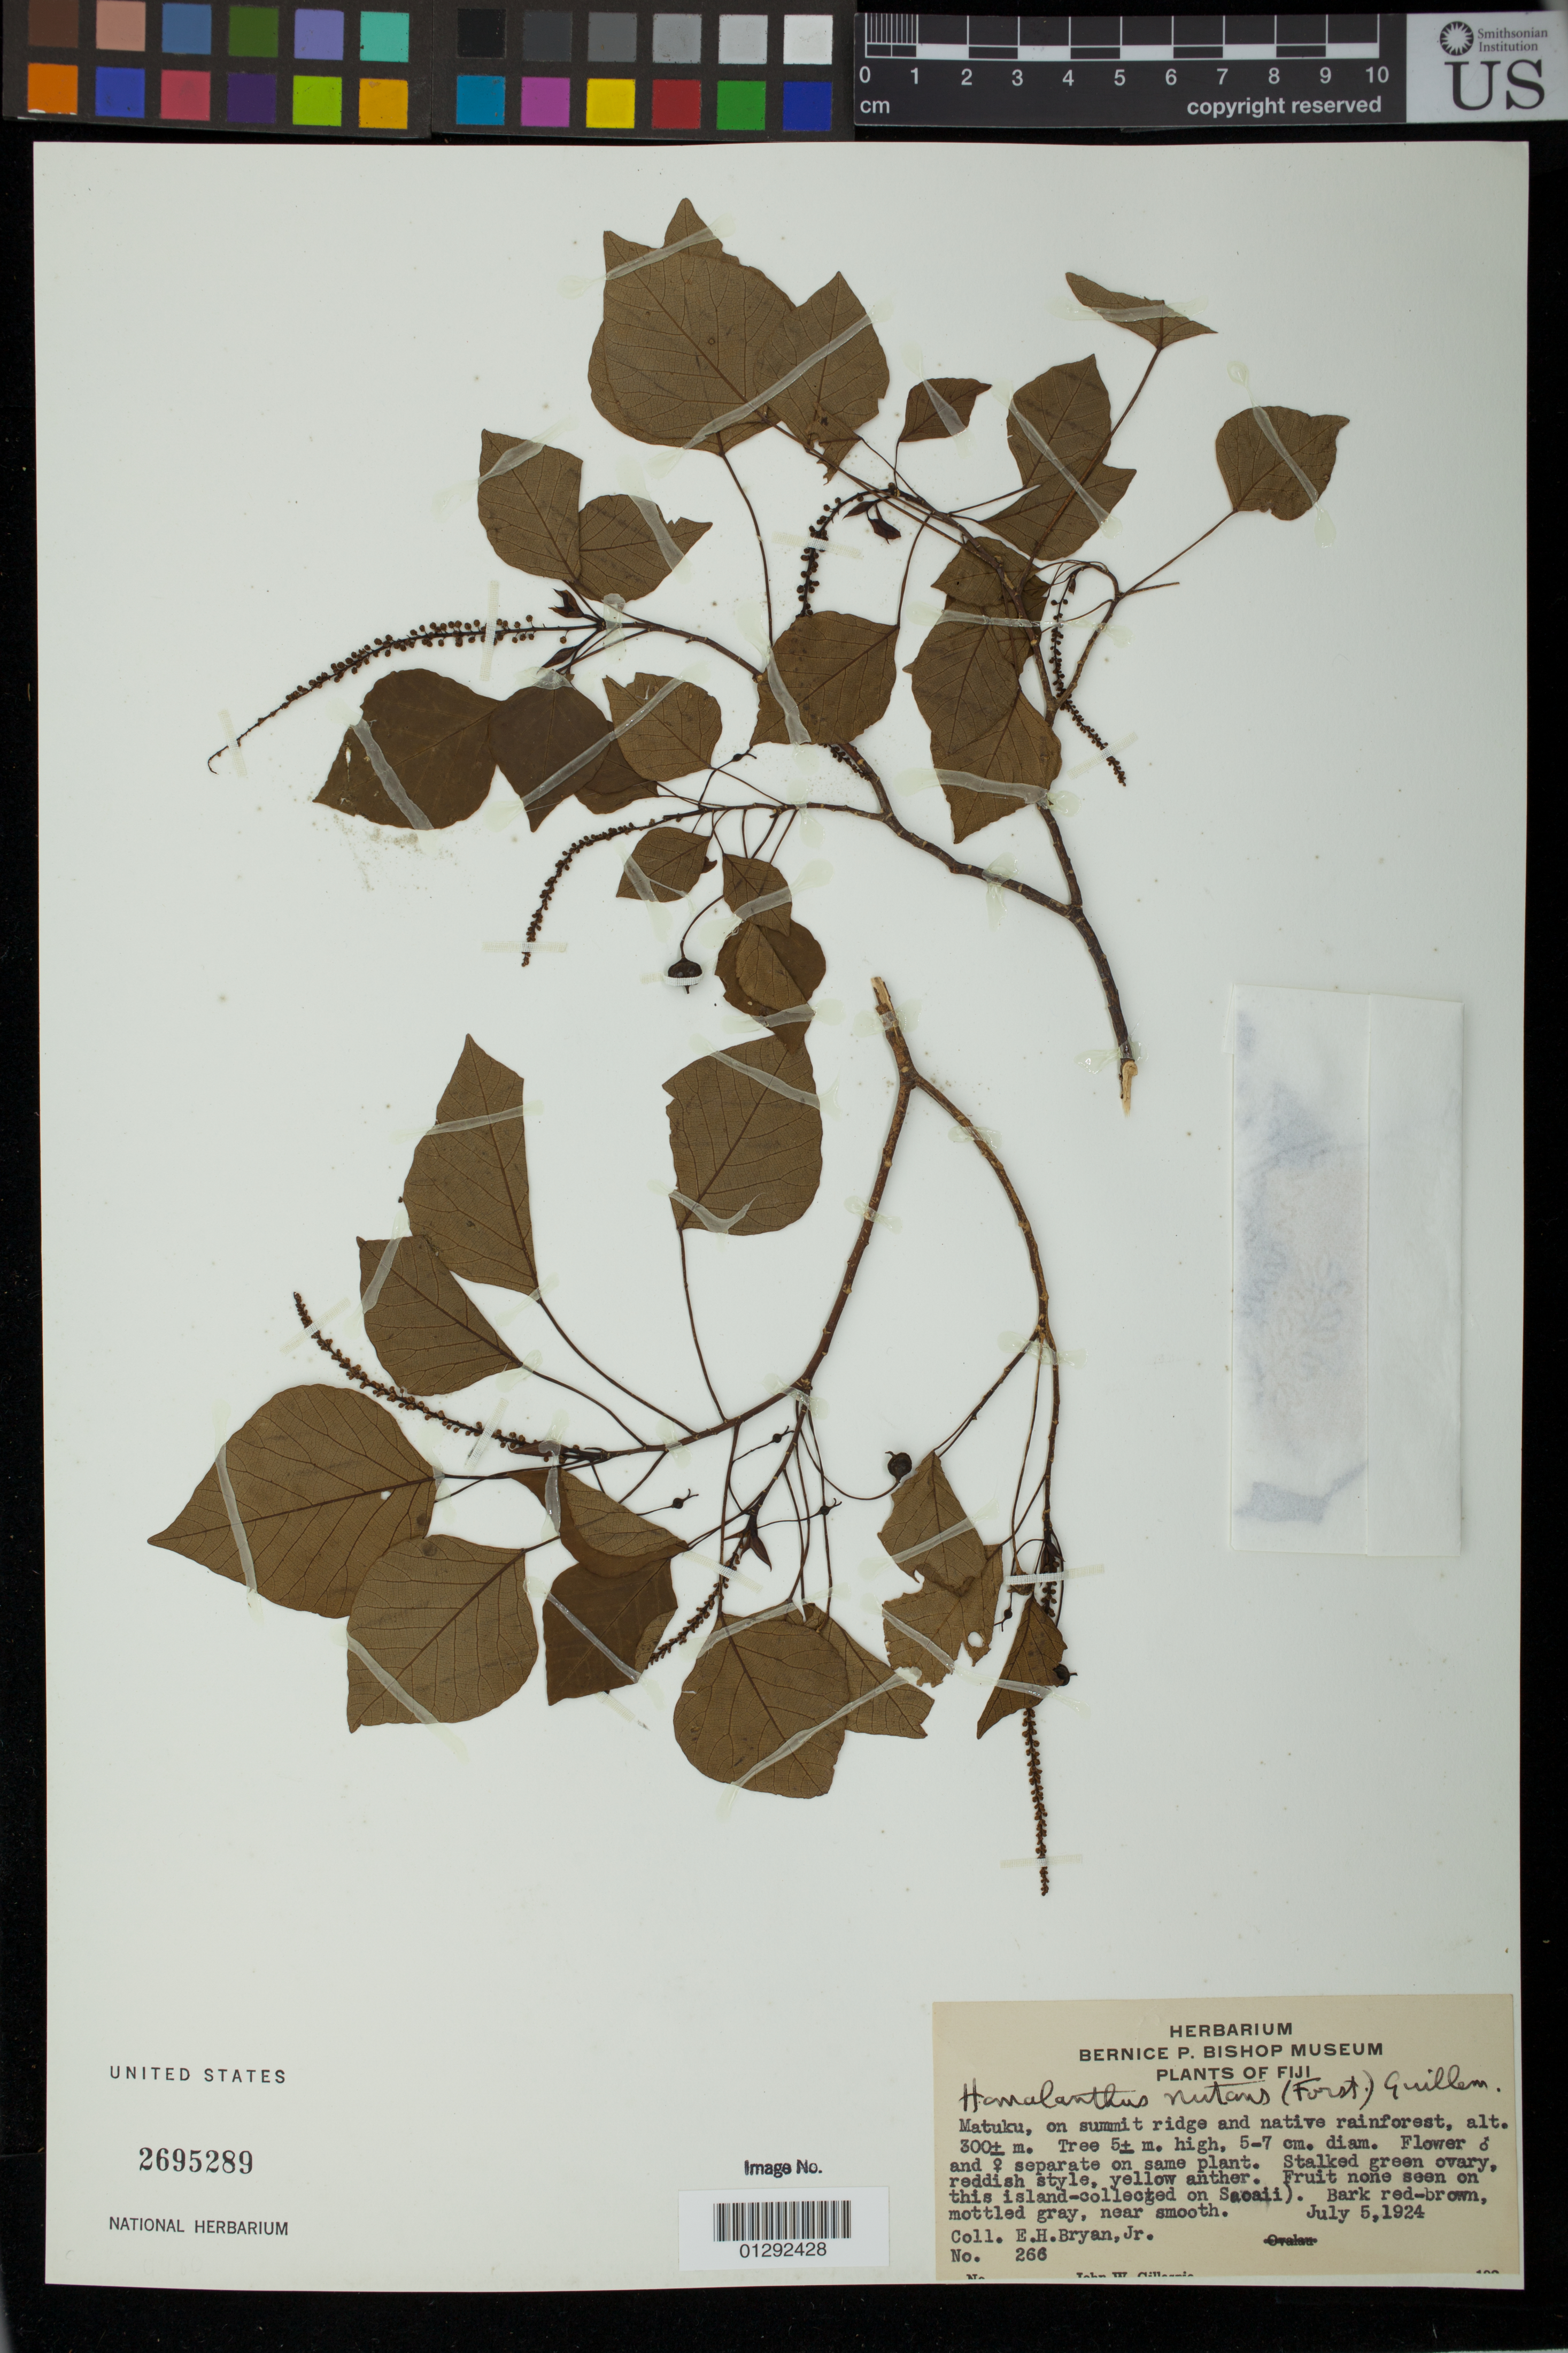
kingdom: Plantae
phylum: Tracheophyta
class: Magnoliopsida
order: Malpighiales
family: Euphorbiaceae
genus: Homalanthus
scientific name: Homalanthus nutans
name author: (G. Forst.) Guill.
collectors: E. Bryan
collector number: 266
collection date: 1924-07-05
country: Fiji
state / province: Eastern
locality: Matuku, on summit ridge and native rainforest.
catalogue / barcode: US 2695289